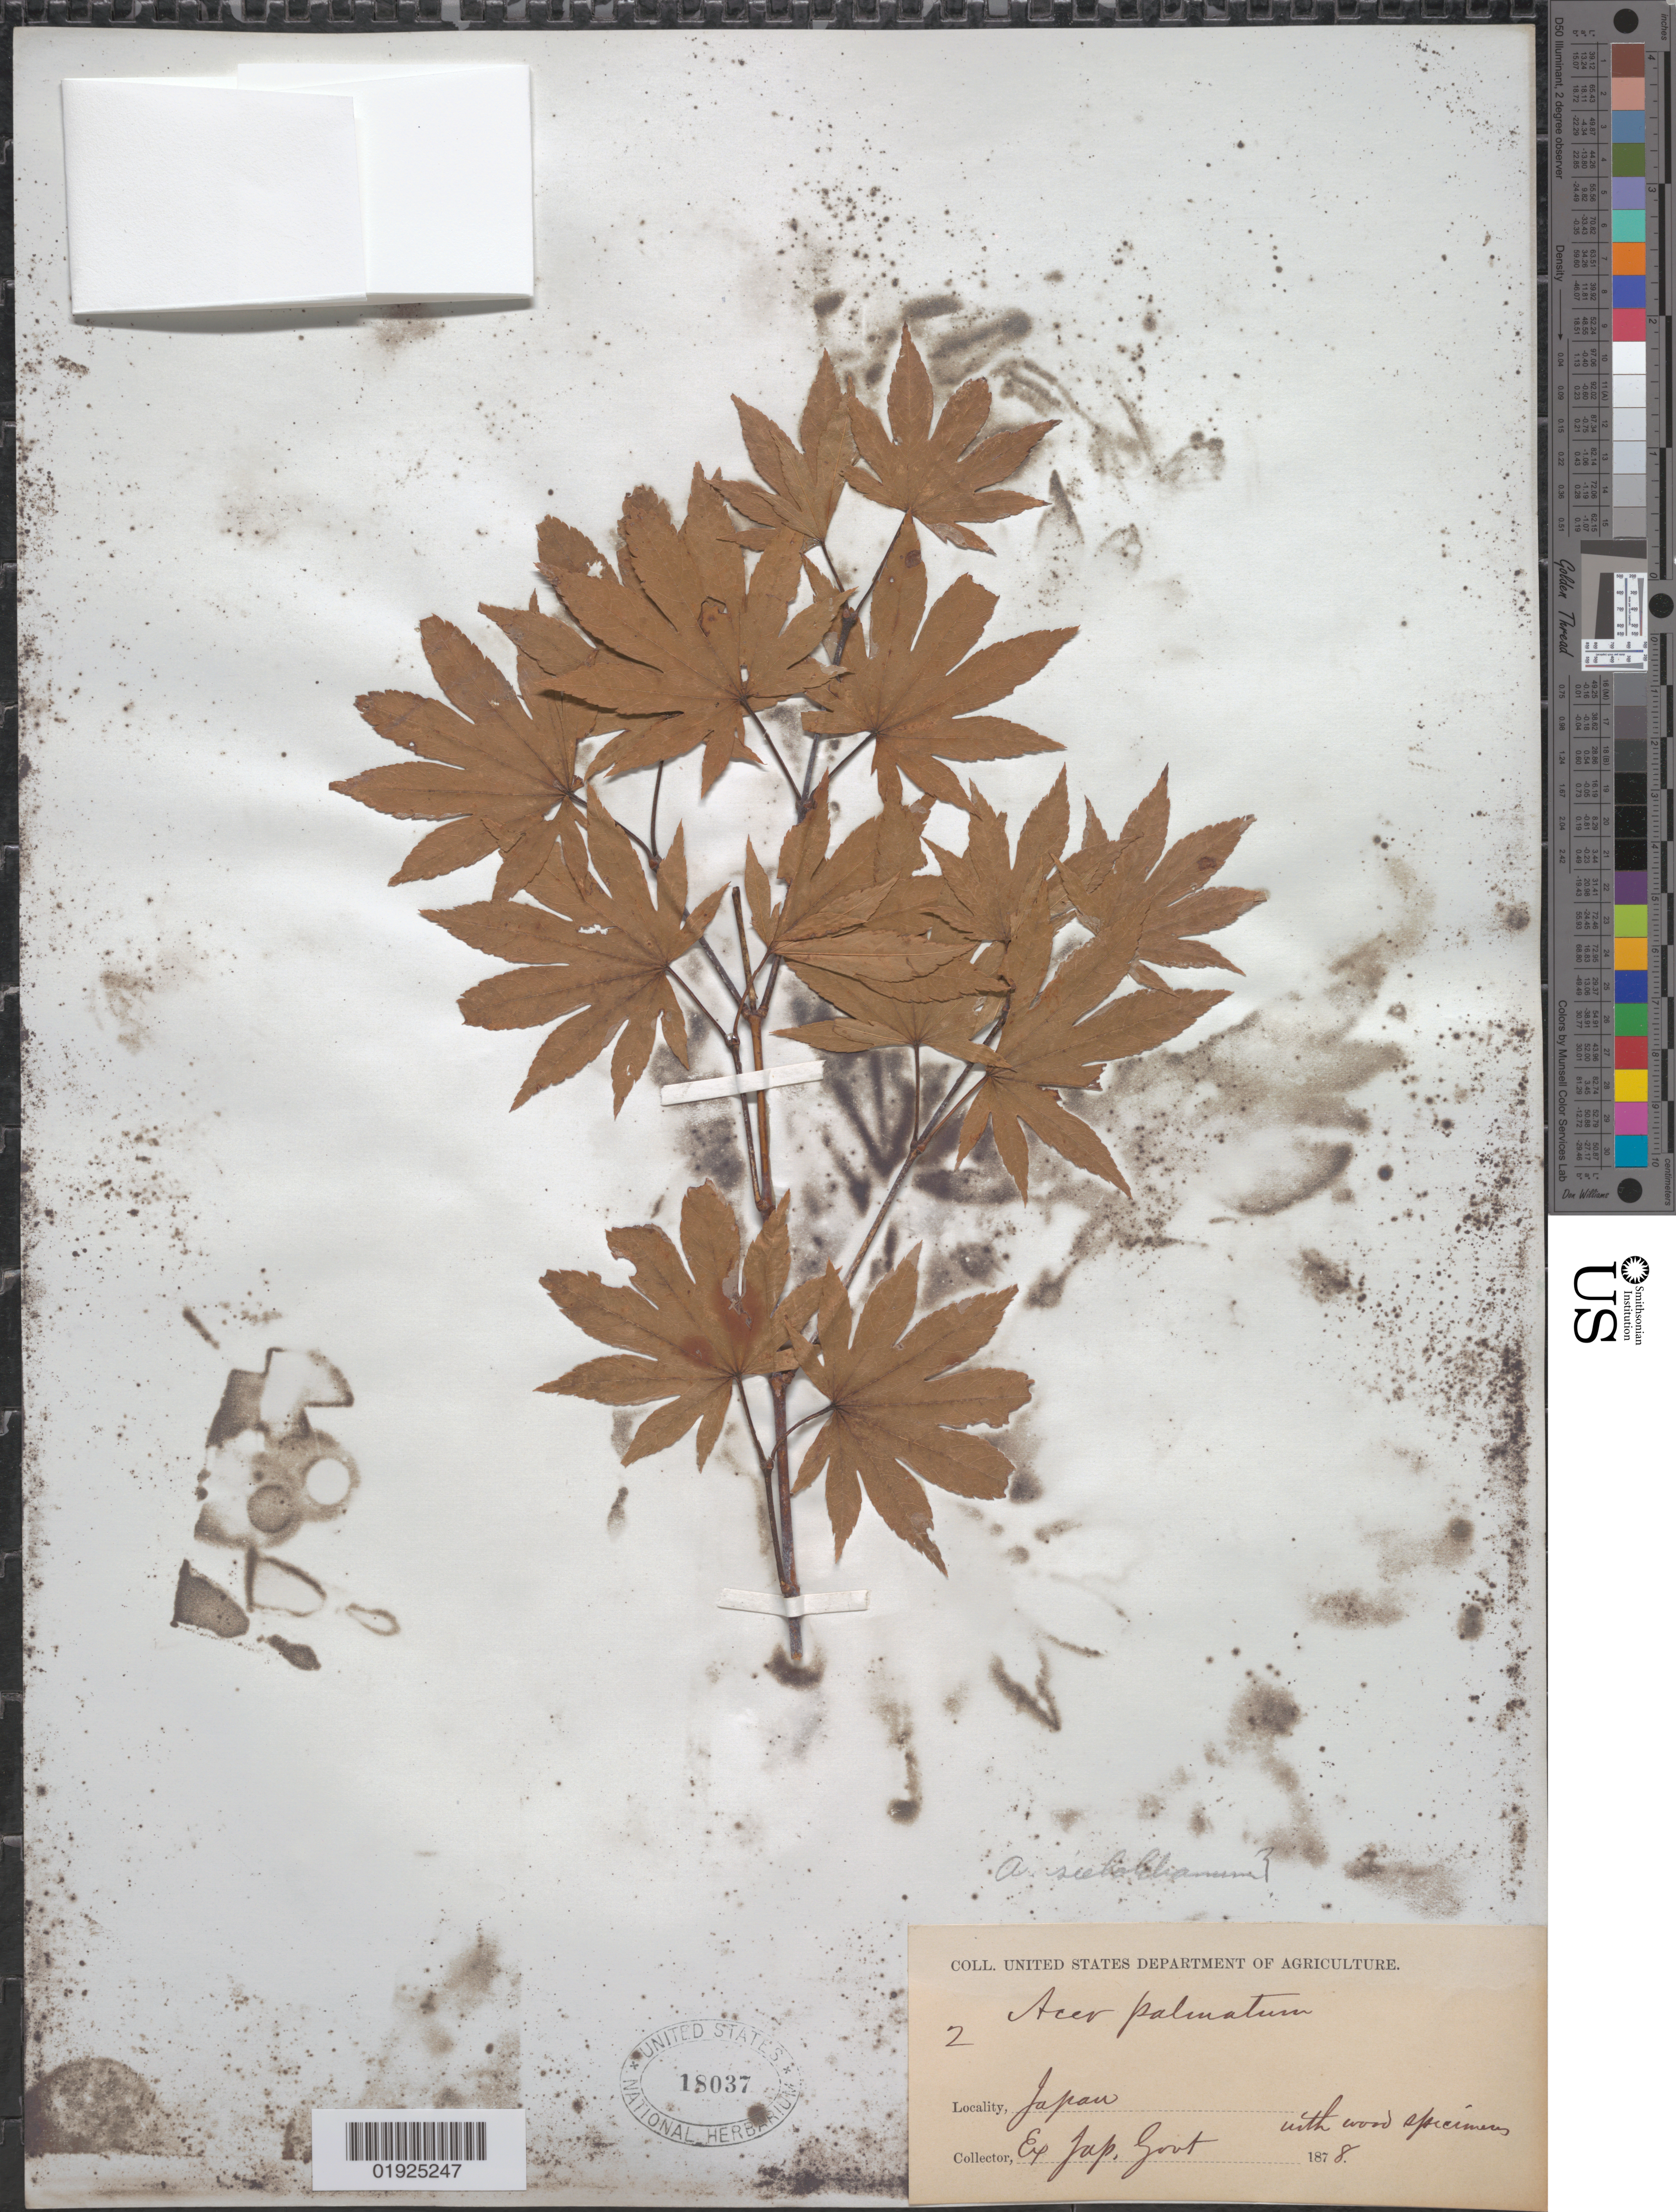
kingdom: Plantae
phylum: Tracheophyta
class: Magnoliopsida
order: Sapindales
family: Sapindaceae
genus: Acer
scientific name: Acer sieboldianum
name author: Miq.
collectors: ex. Jap. Govt.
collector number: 2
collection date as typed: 1878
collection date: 1878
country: Japan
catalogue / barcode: US 18037